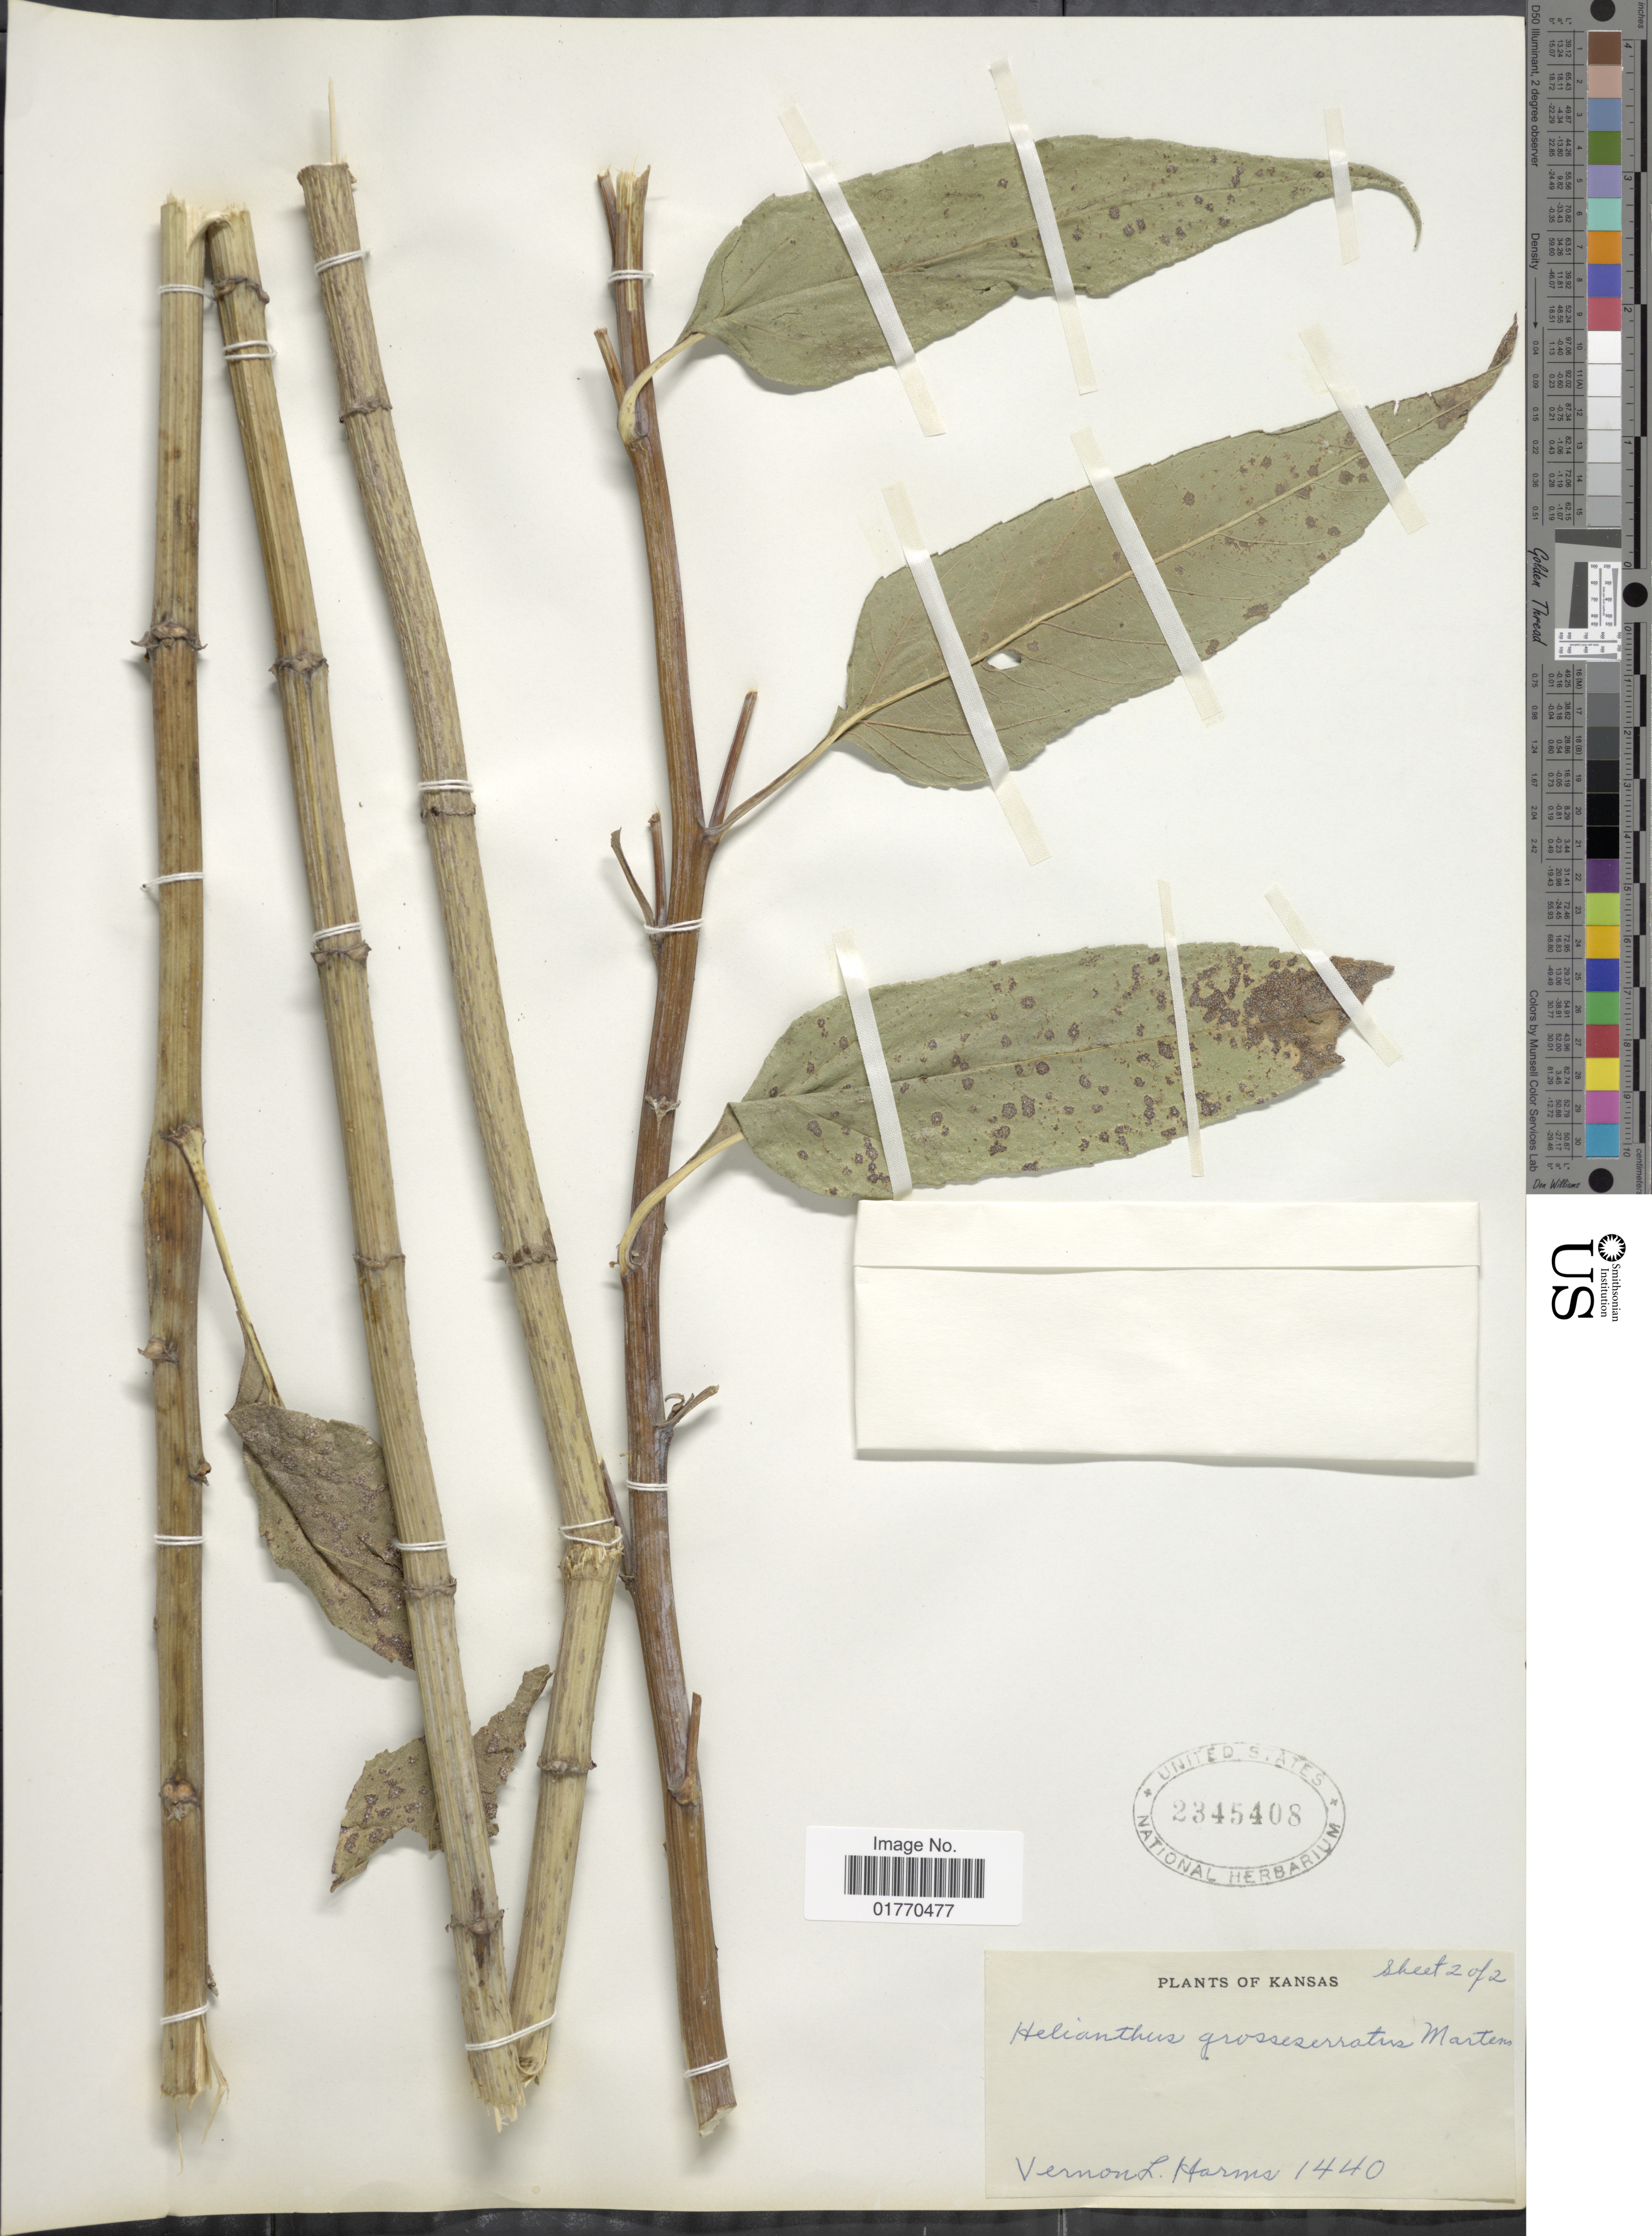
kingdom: Plantae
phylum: Tracheophyta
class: Magnoliopsida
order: Asterales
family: Asteraceae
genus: Helianthus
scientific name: Helianthus grosseserratus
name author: M. Martens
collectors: V. Harms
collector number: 1440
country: United States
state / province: Kansas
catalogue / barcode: US 2345408